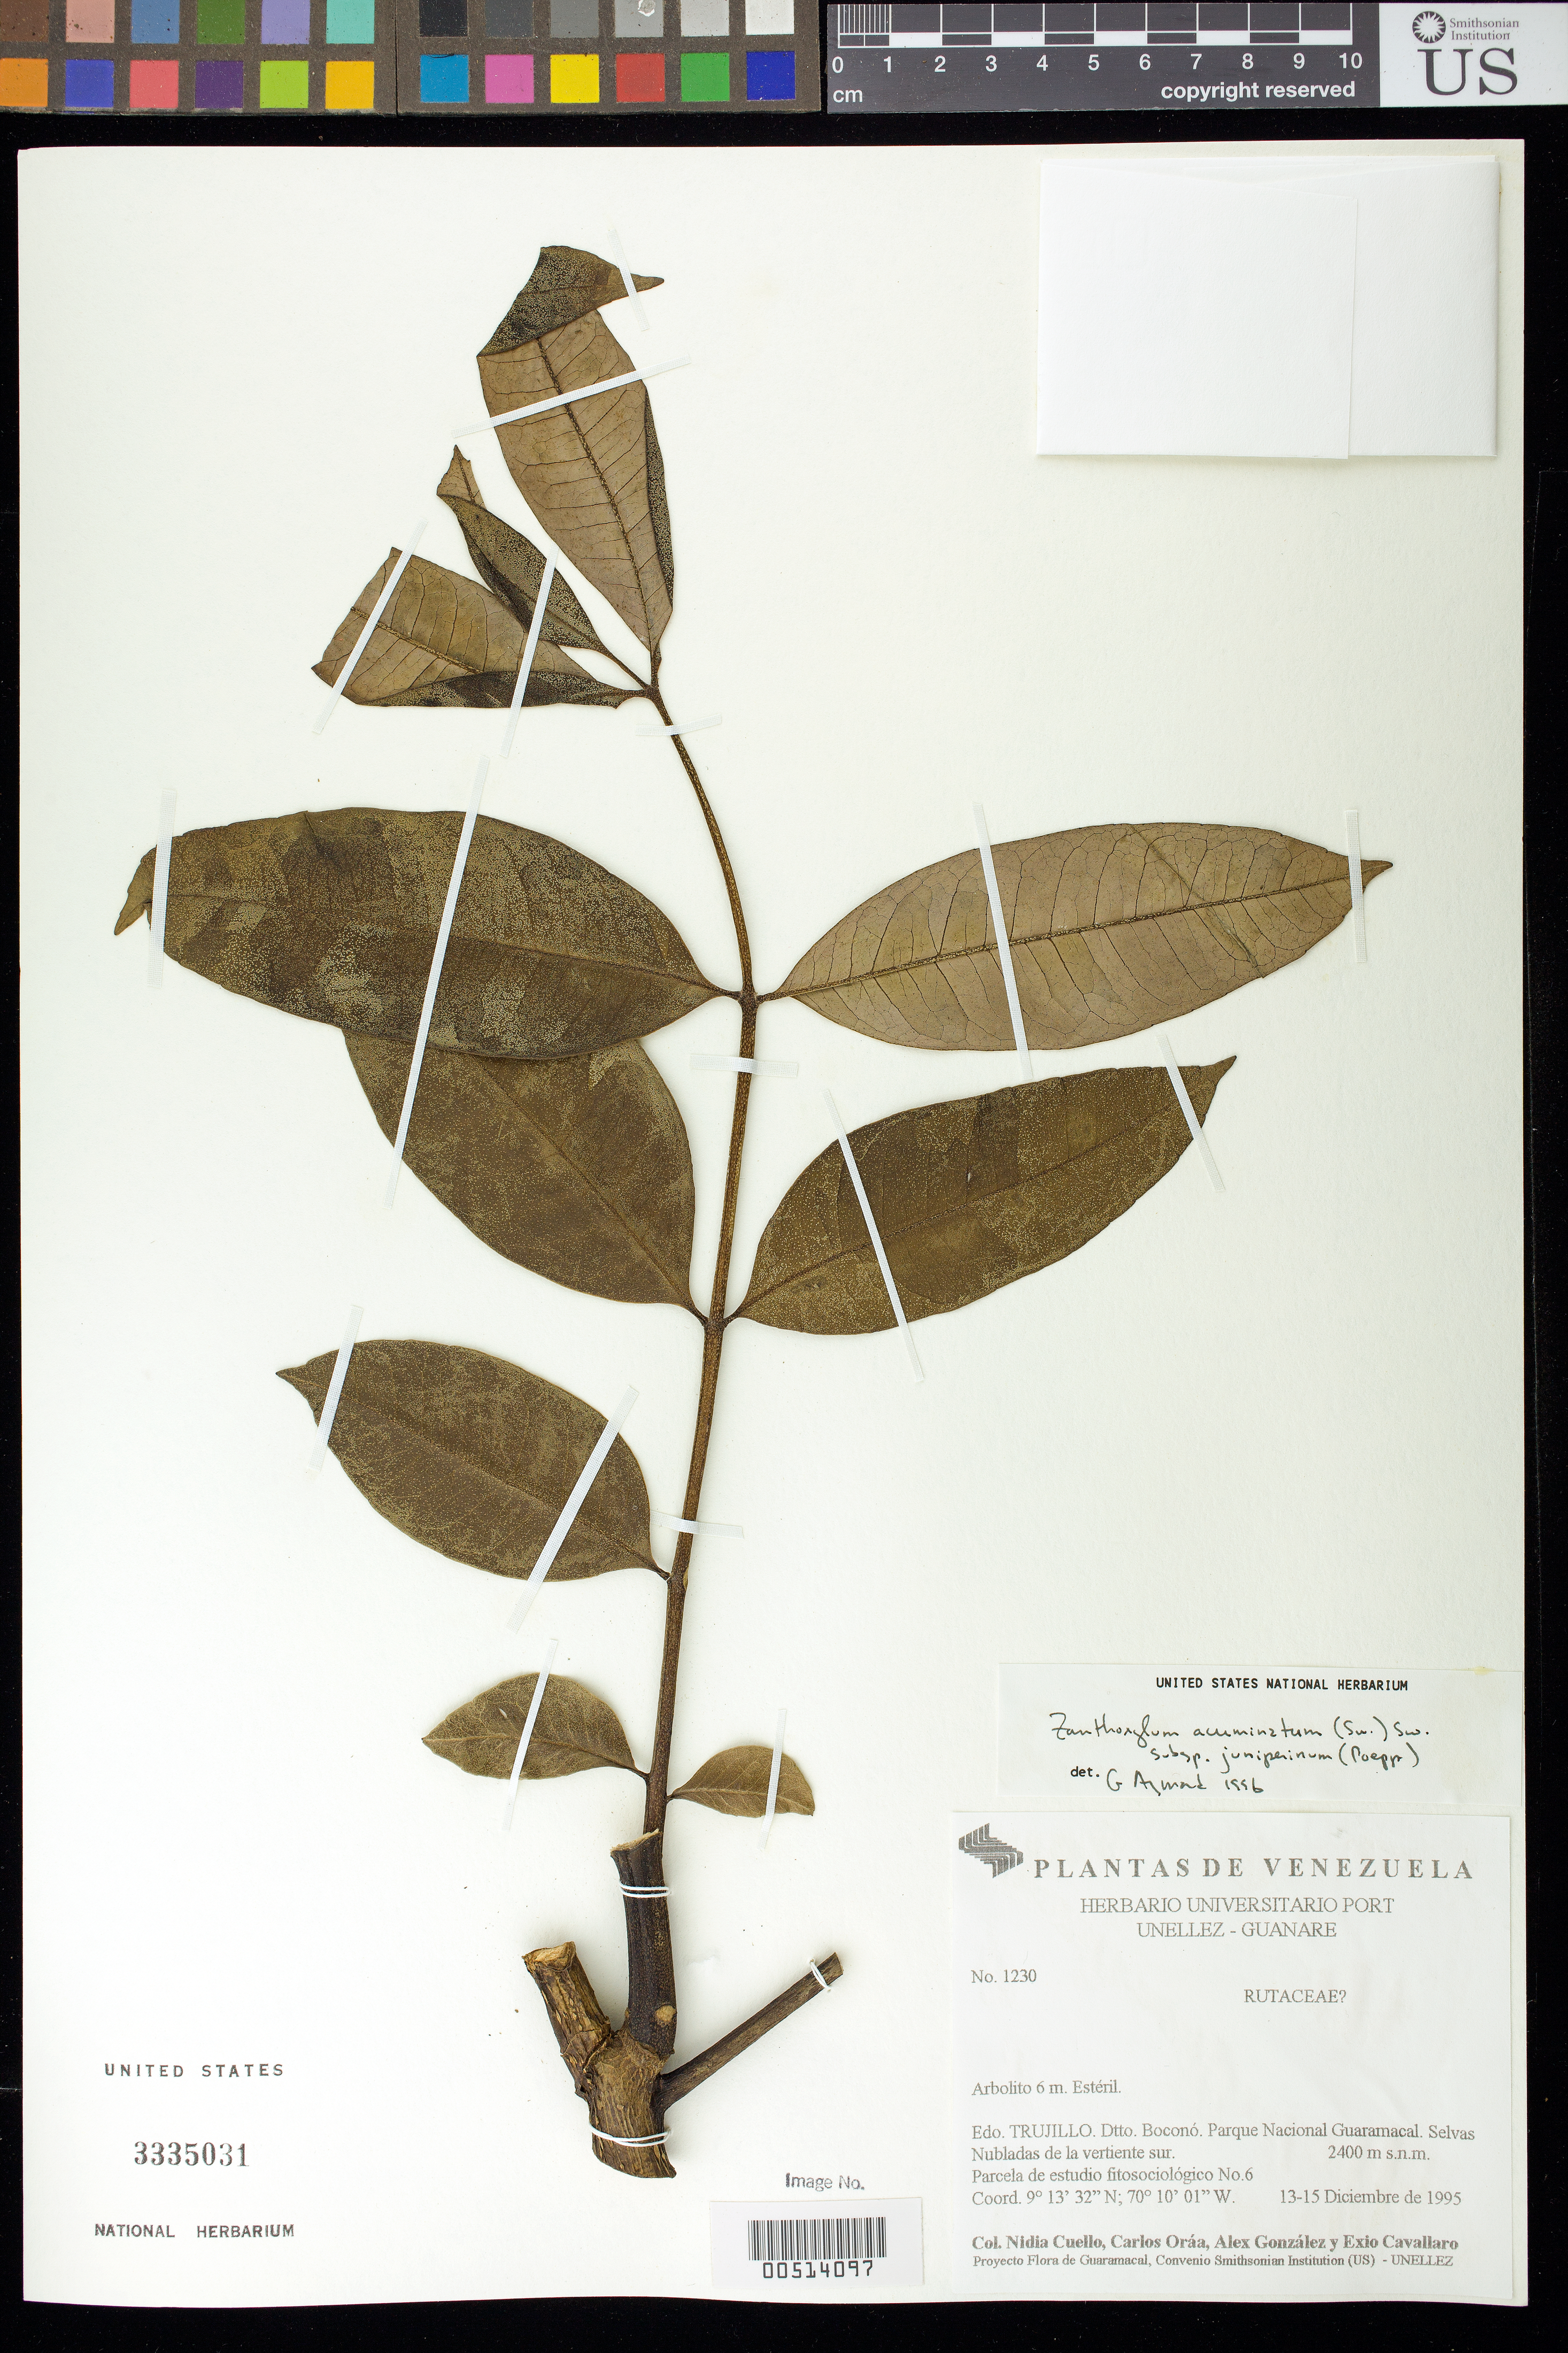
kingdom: Plantae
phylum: Tracheophyta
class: Magnoliopsida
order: Sapindales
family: Rutaceae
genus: Zanthoxylum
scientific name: Zanthoxylum acuminatum subsp. juniperinum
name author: (Poepp.) Reynel ex C. Nelson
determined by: Aymard C., G. A., (PORT), Univ. Nac. Exp. de los Llanos Ezequiel Zamora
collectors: N. L. Cuello, C. Oráa, A. Gonzáles & E. Cavallaro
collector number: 1230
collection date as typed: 13 Dec 1995 to 15 Dec 1995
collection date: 1995-12-13/1995-12-15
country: Venezuela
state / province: Trujillo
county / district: Boconó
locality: Parque Nacional Guaramacal, vertiente S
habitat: Selvas Nubladas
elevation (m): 2400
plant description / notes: MO, NY, PORT, US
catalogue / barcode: US 3335031